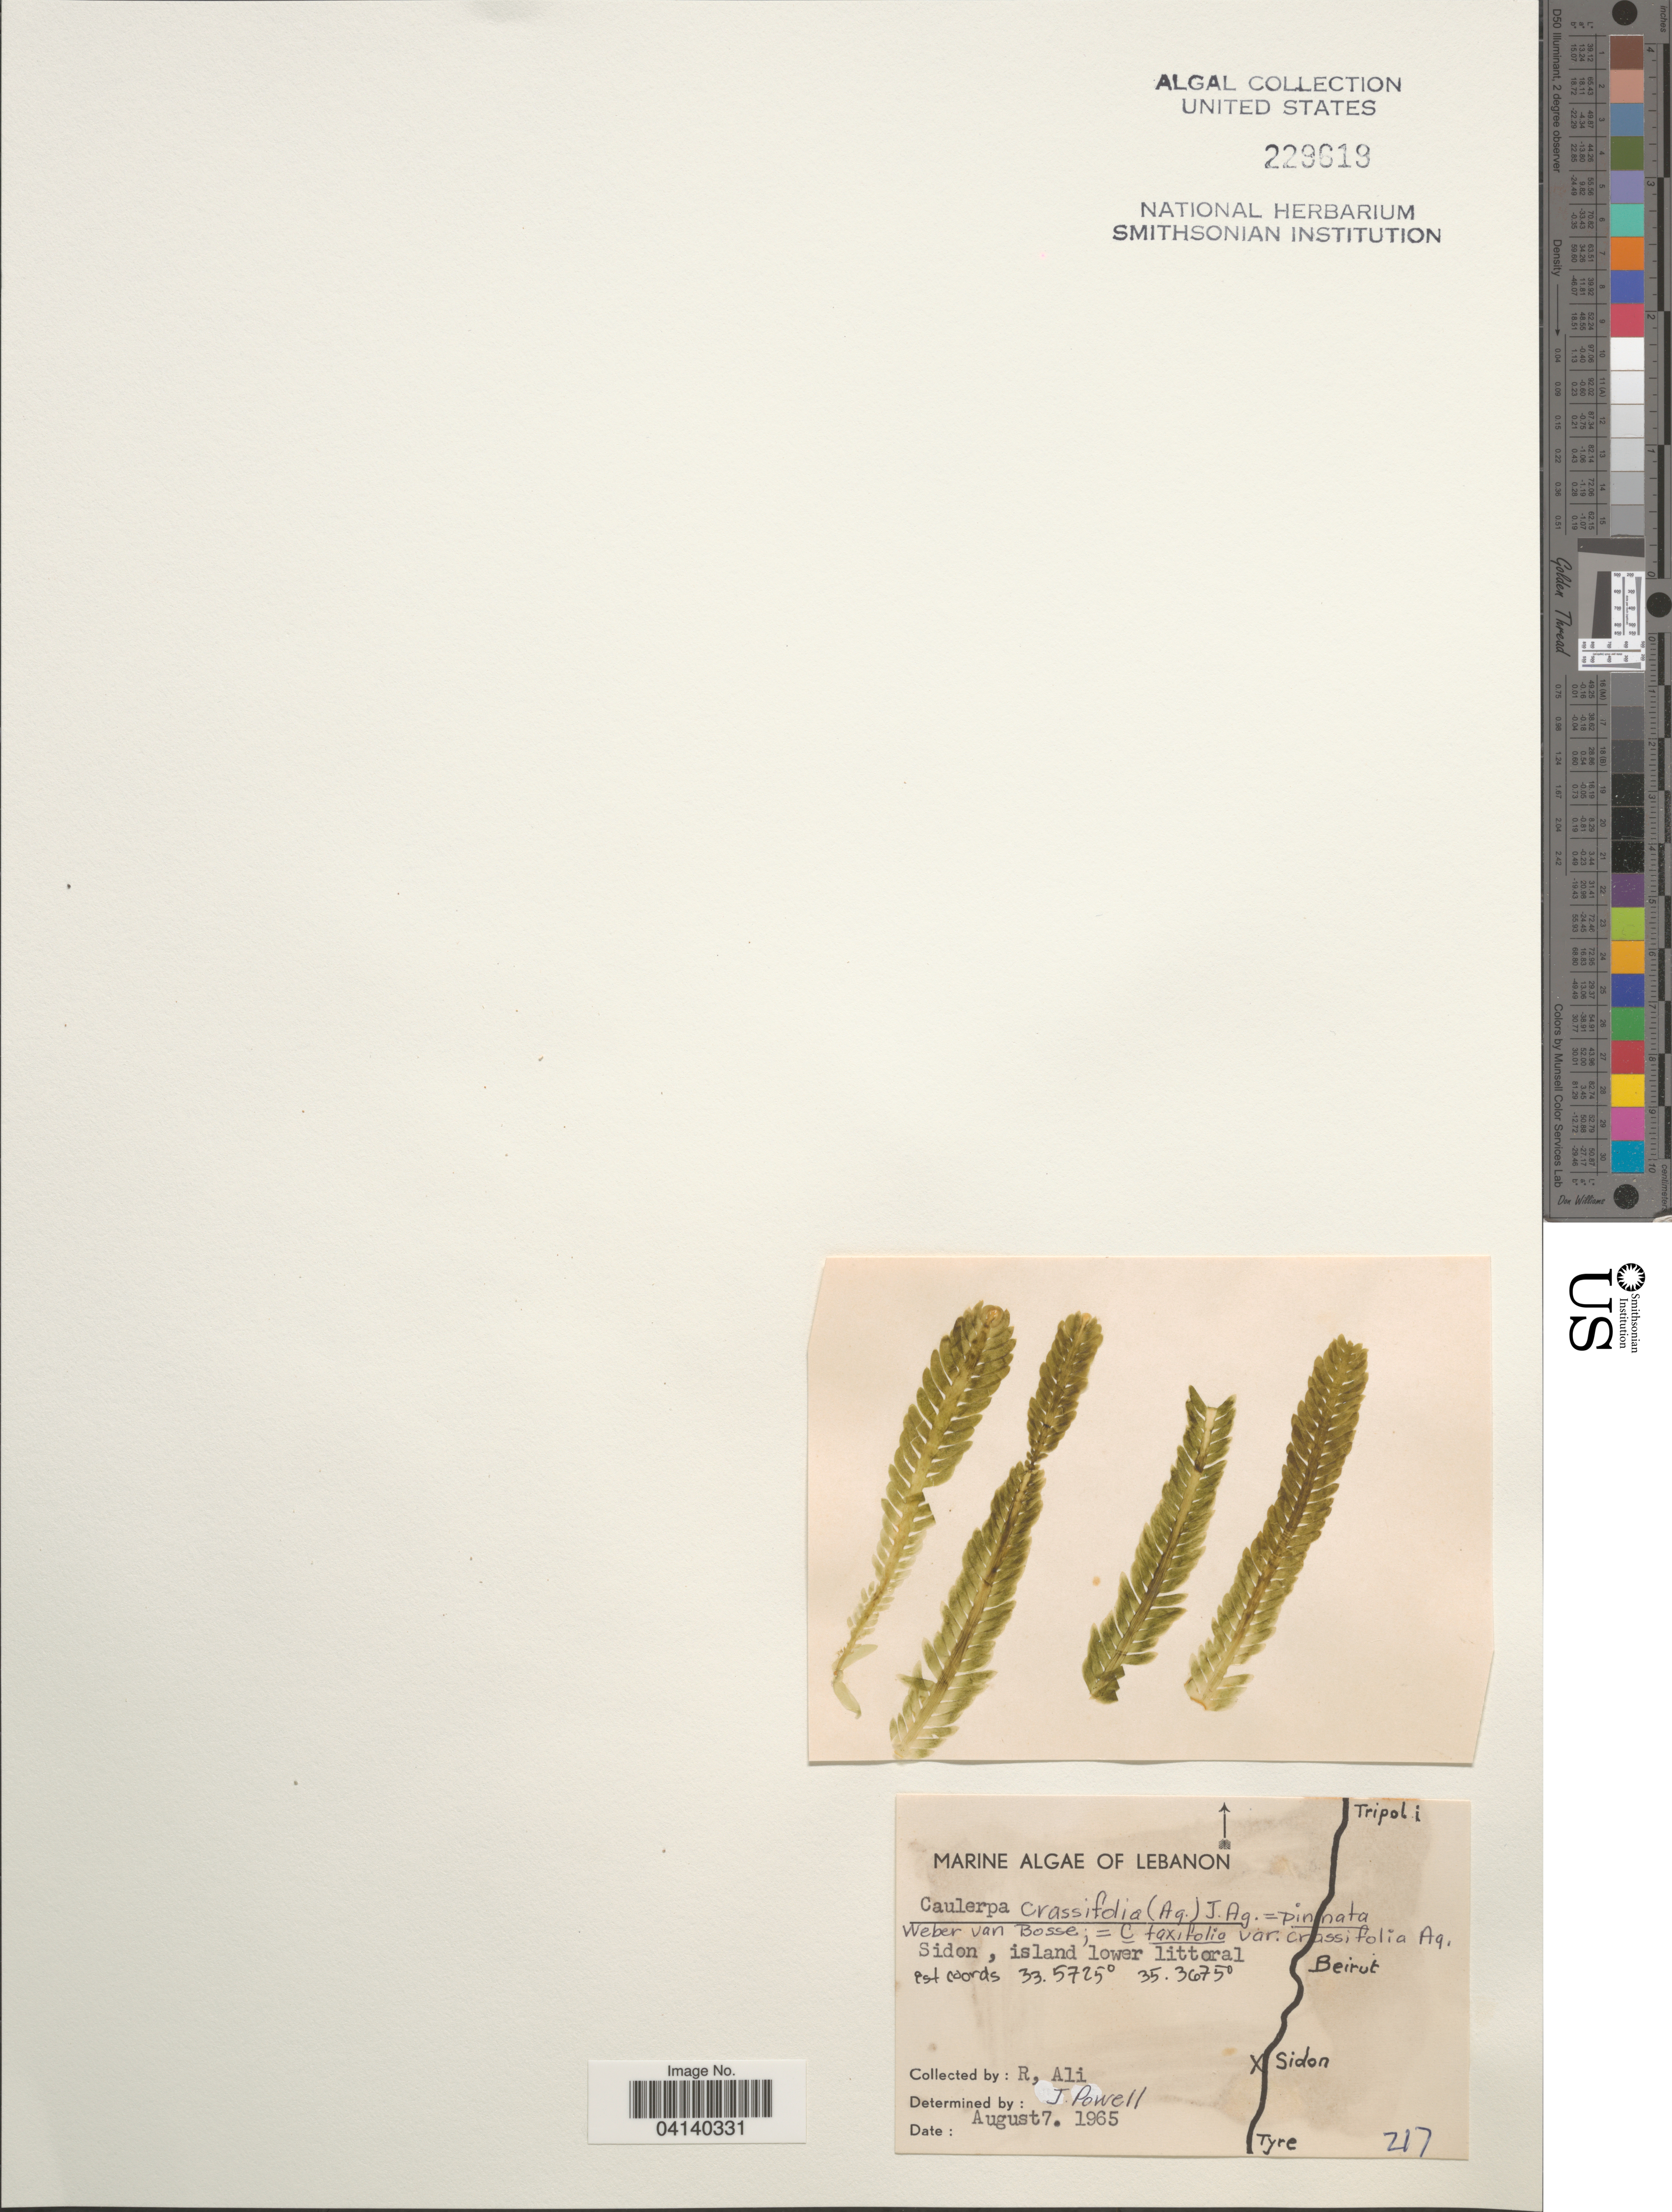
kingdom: Plantae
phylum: Chlorophyta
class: Ulvophyceae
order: Ulvales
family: Ulvaceae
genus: Ulva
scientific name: Ulva linza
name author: L.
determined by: Algae name updating Project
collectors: R. Ali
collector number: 217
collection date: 1965-08-07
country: Lebanon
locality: Sidon, island lower littoral.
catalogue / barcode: US 229619